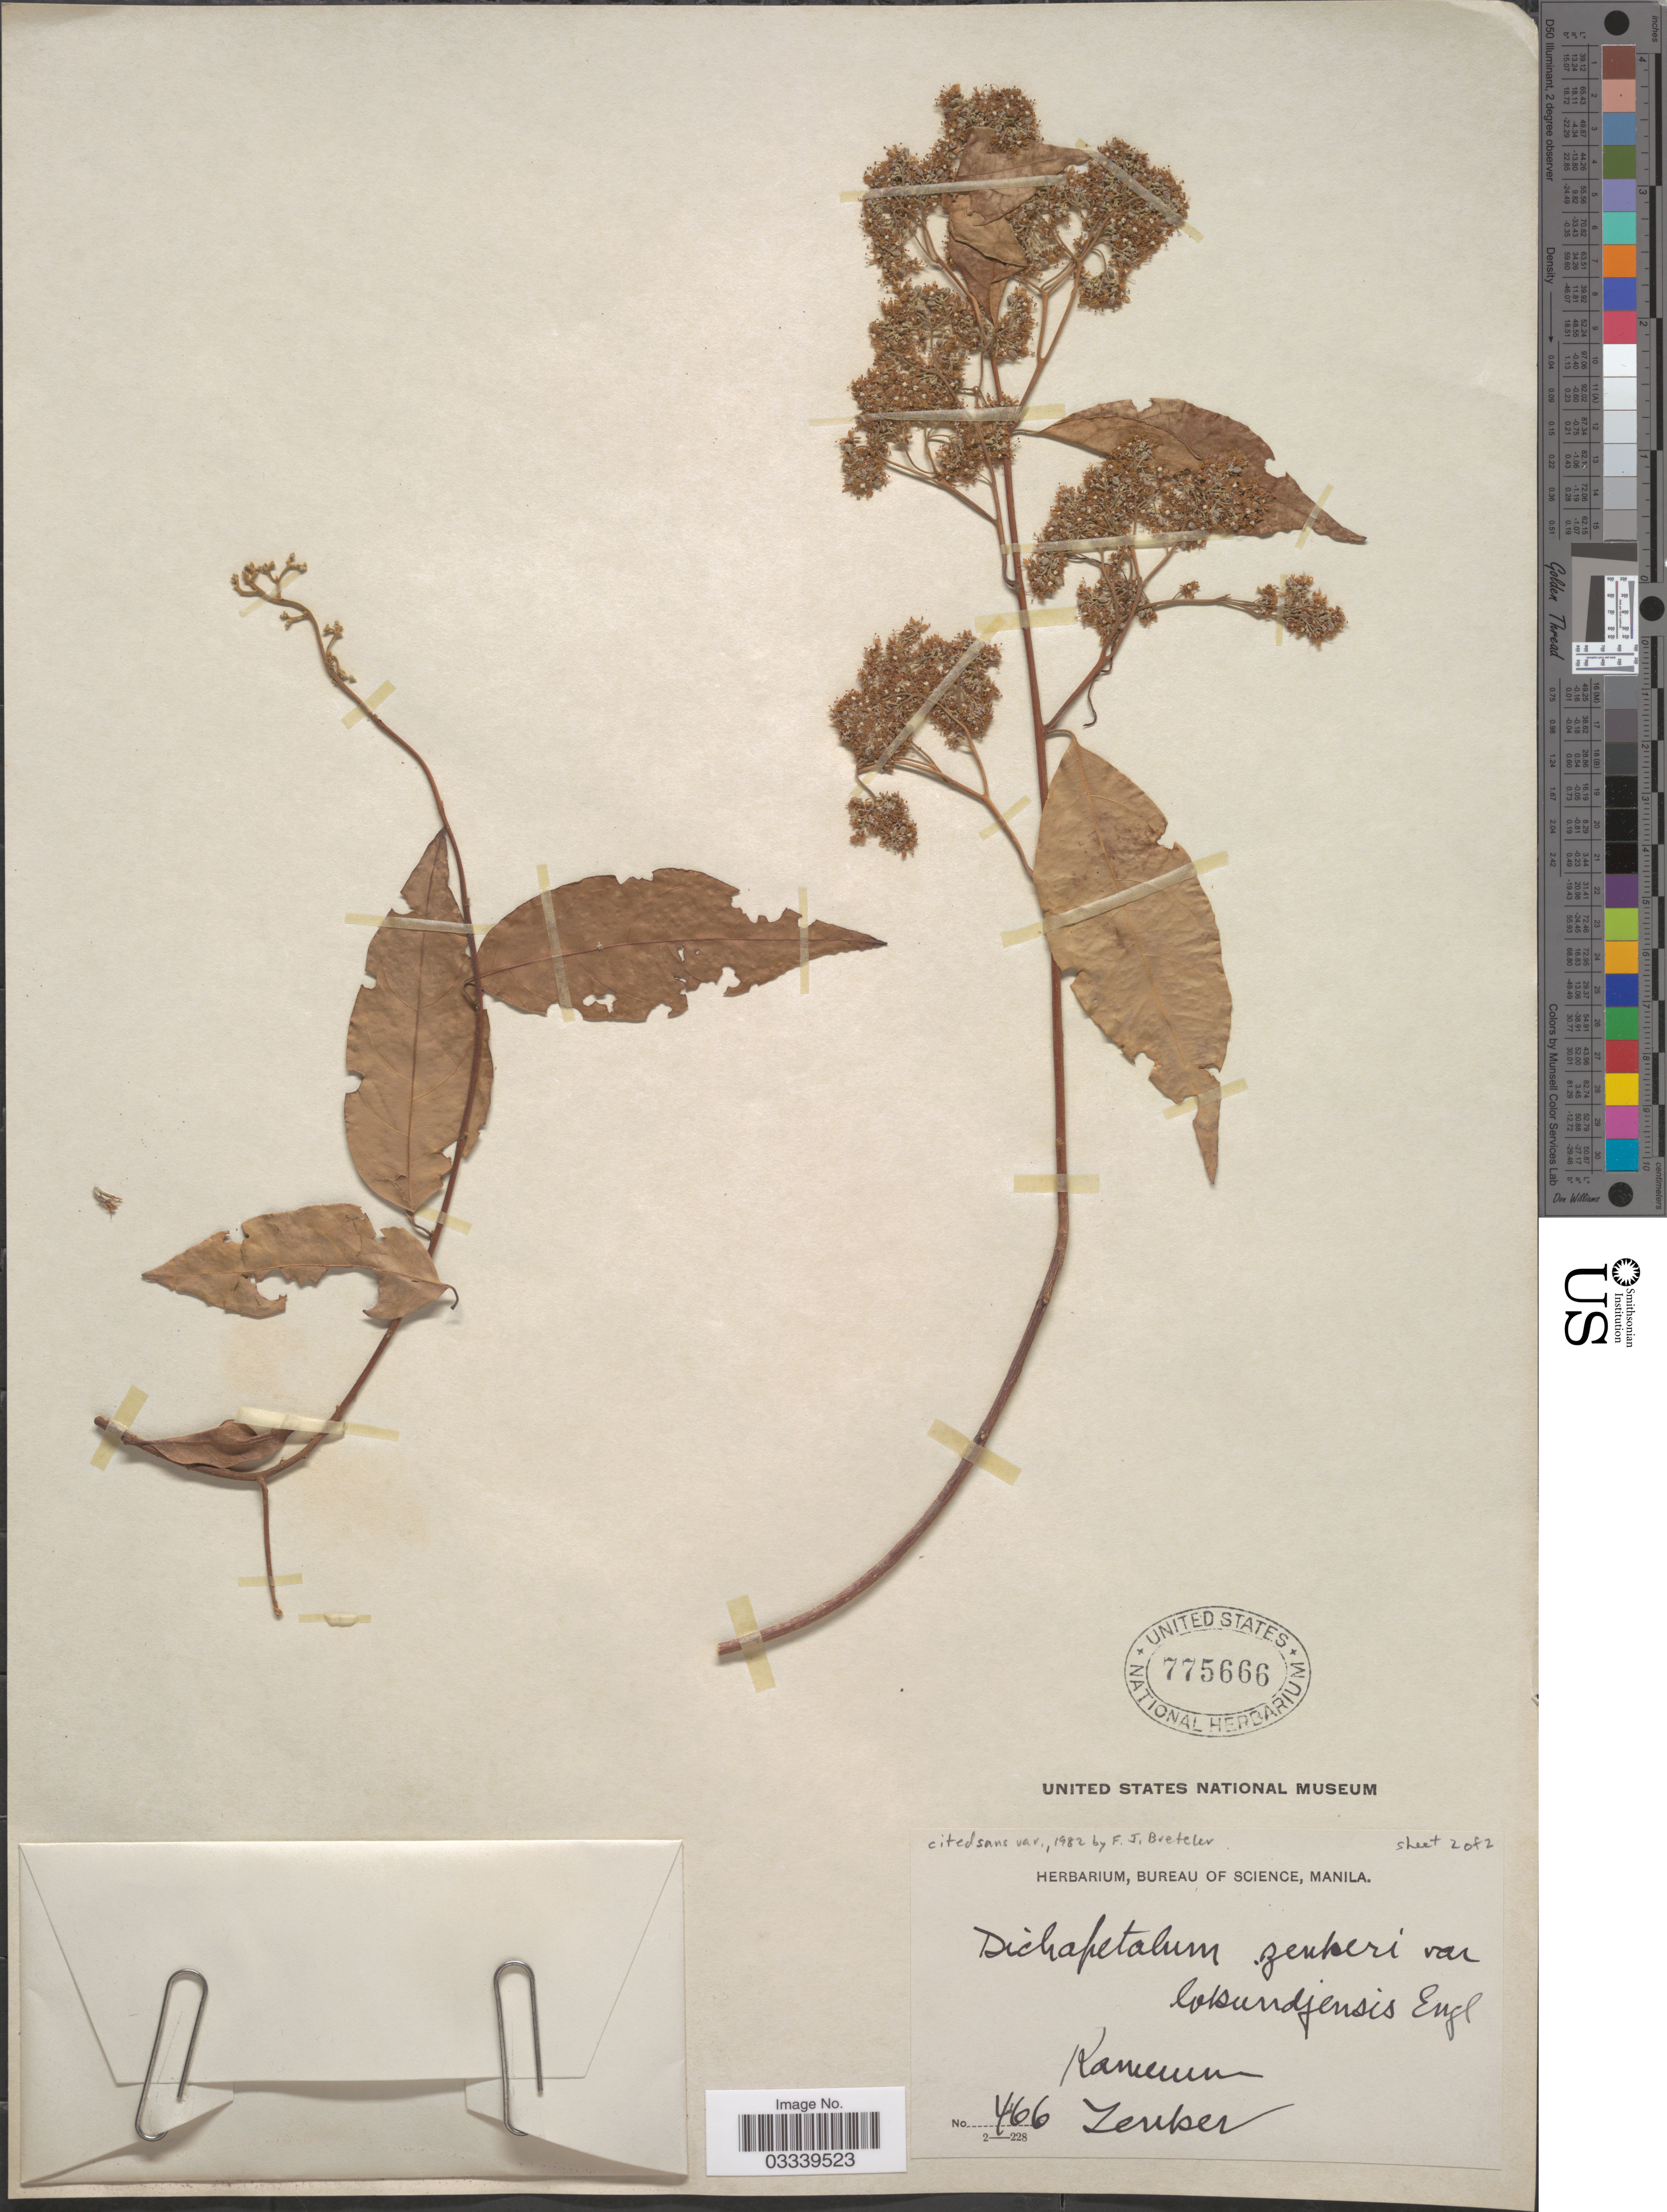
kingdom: Plantae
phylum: Tracheophyta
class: Magnoliopsida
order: Malpighiales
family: Dichapetalaceae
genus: Dichapetalum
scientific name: Dichapetalum zenkeri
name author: Engl.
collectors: Zenker, --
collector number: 466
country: Cameroon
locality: Kamerun.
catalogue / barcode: US 775666